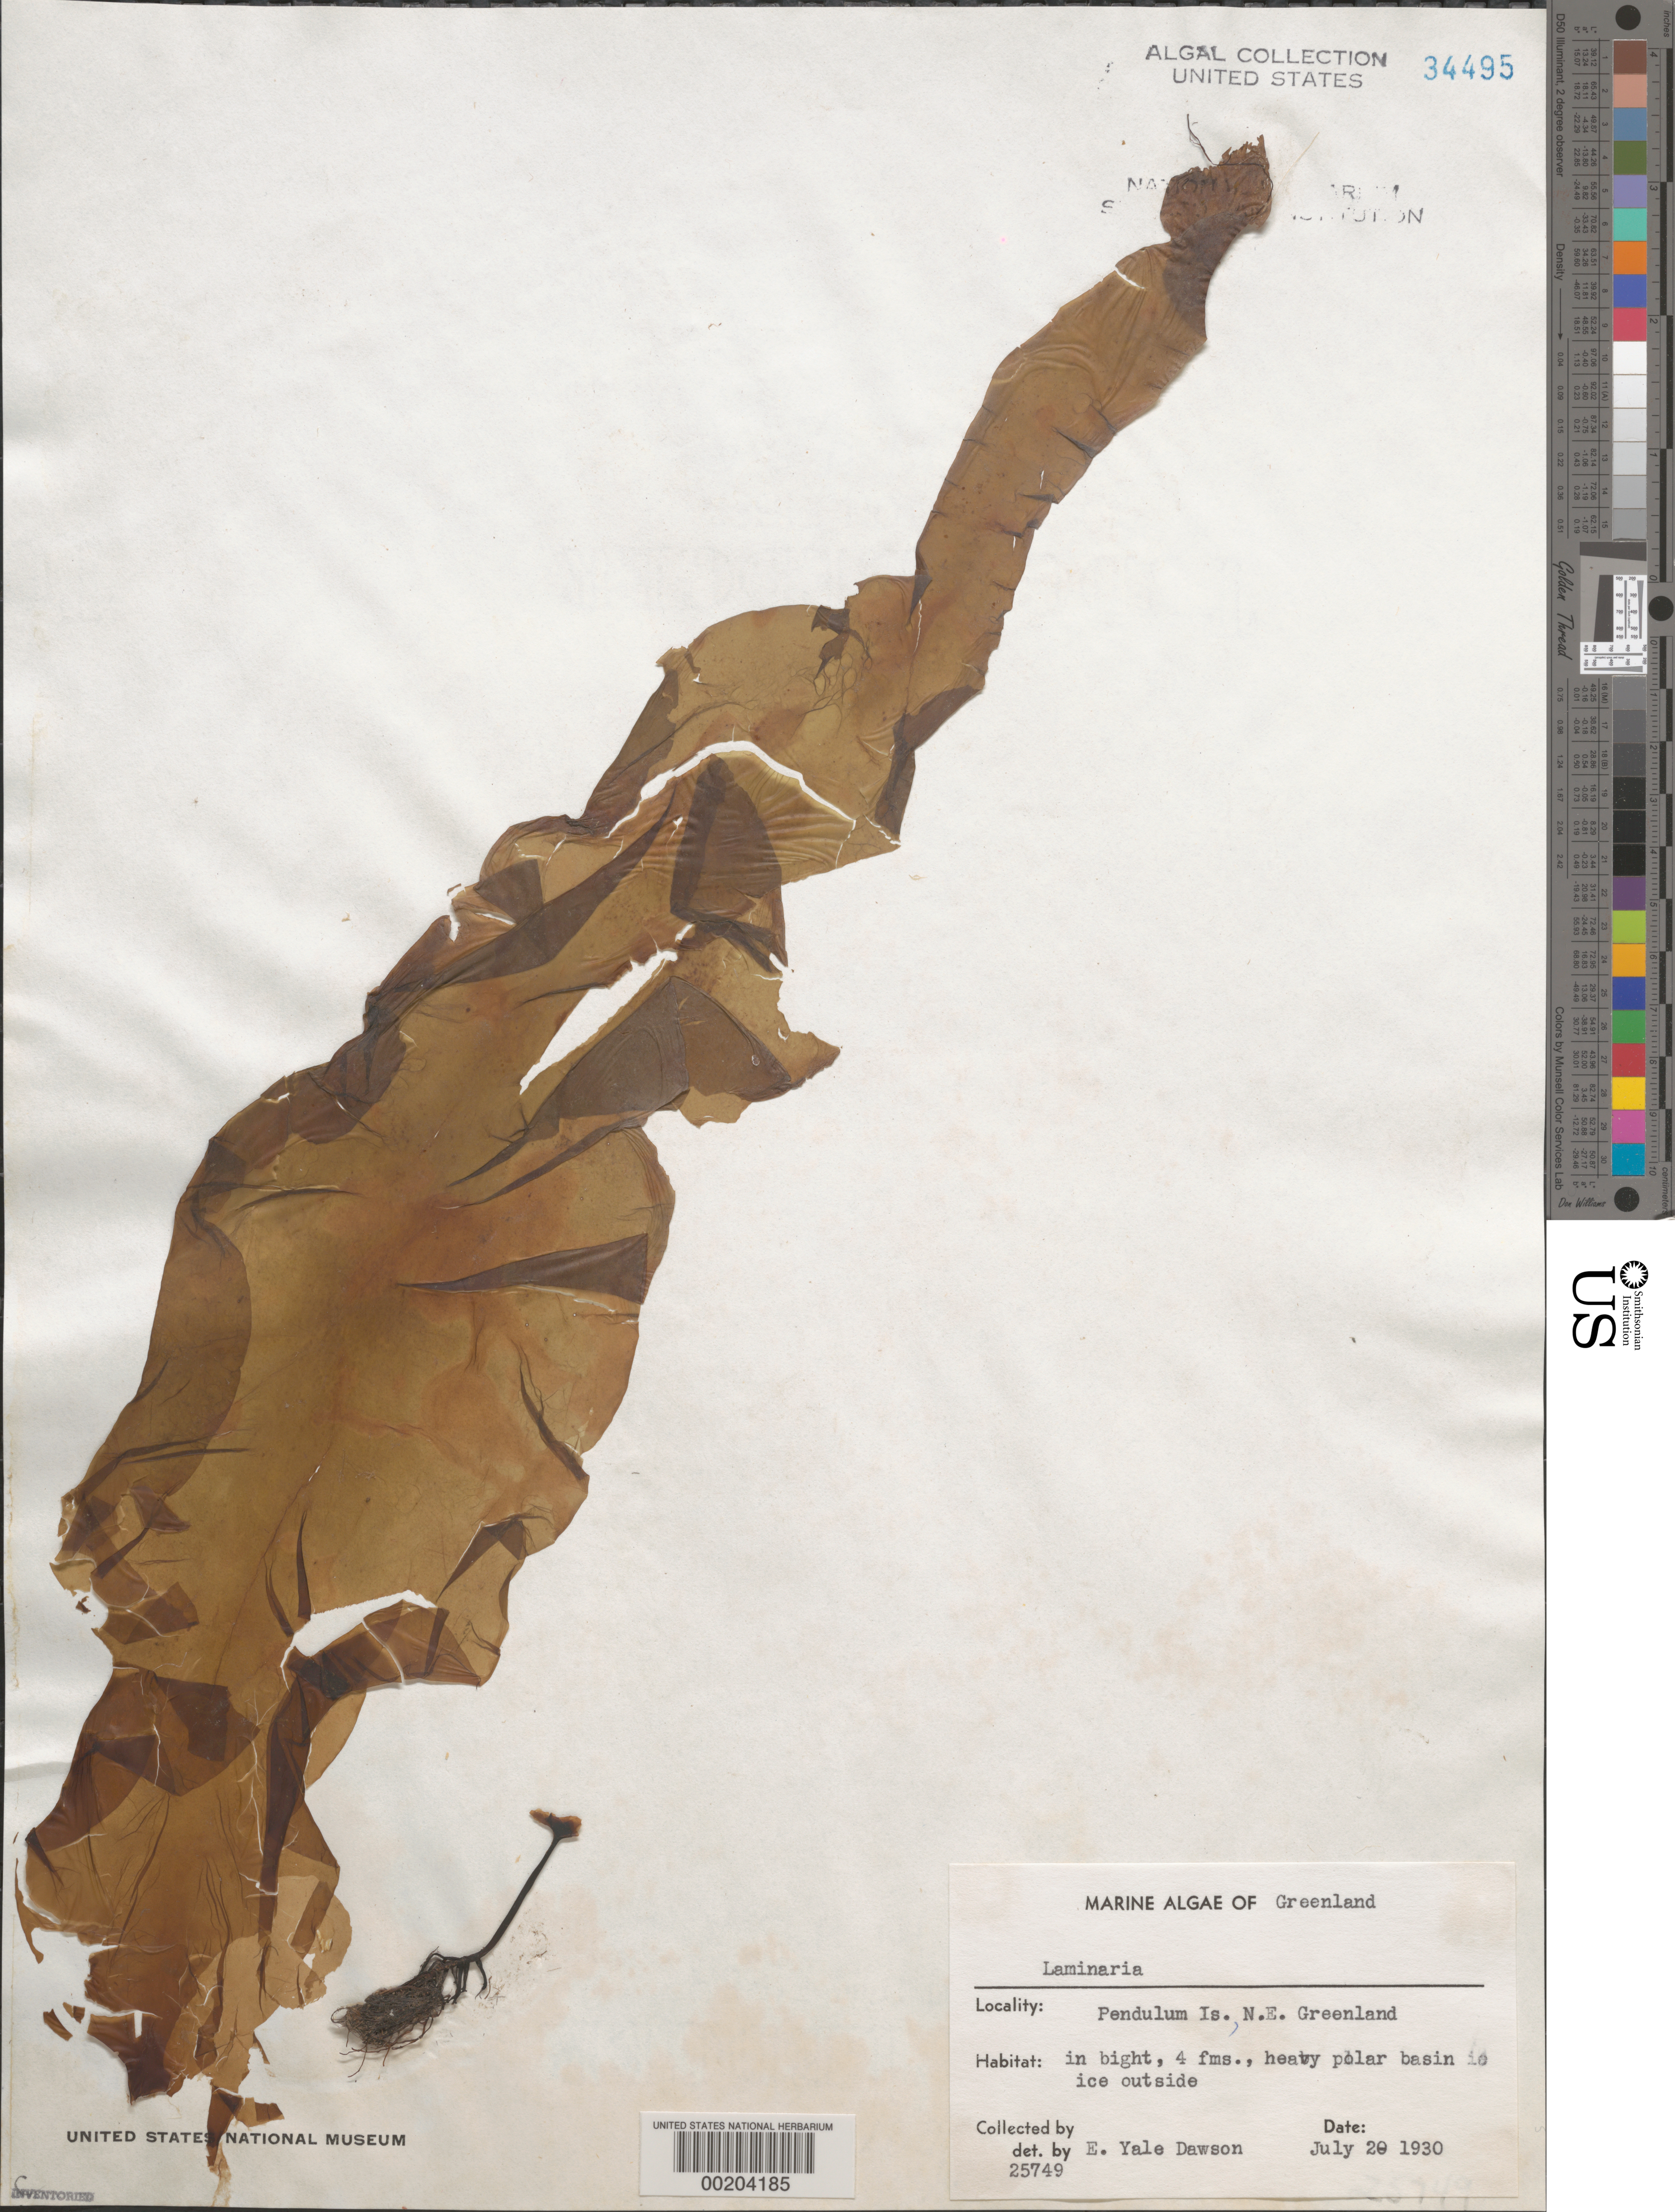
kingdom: Chromista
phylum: Ochrophyta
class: Phaeophyceae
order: Laminariales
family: Laminariaceae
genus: Laminaria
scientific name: Laminaria sp.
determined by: Dawson, E. Y.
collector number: EYD 25749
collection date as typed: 20 Jul 1930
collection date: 1930-07-20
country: Greenland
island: Pendulum Island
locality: Northeast Greenland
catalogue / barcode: US 34495